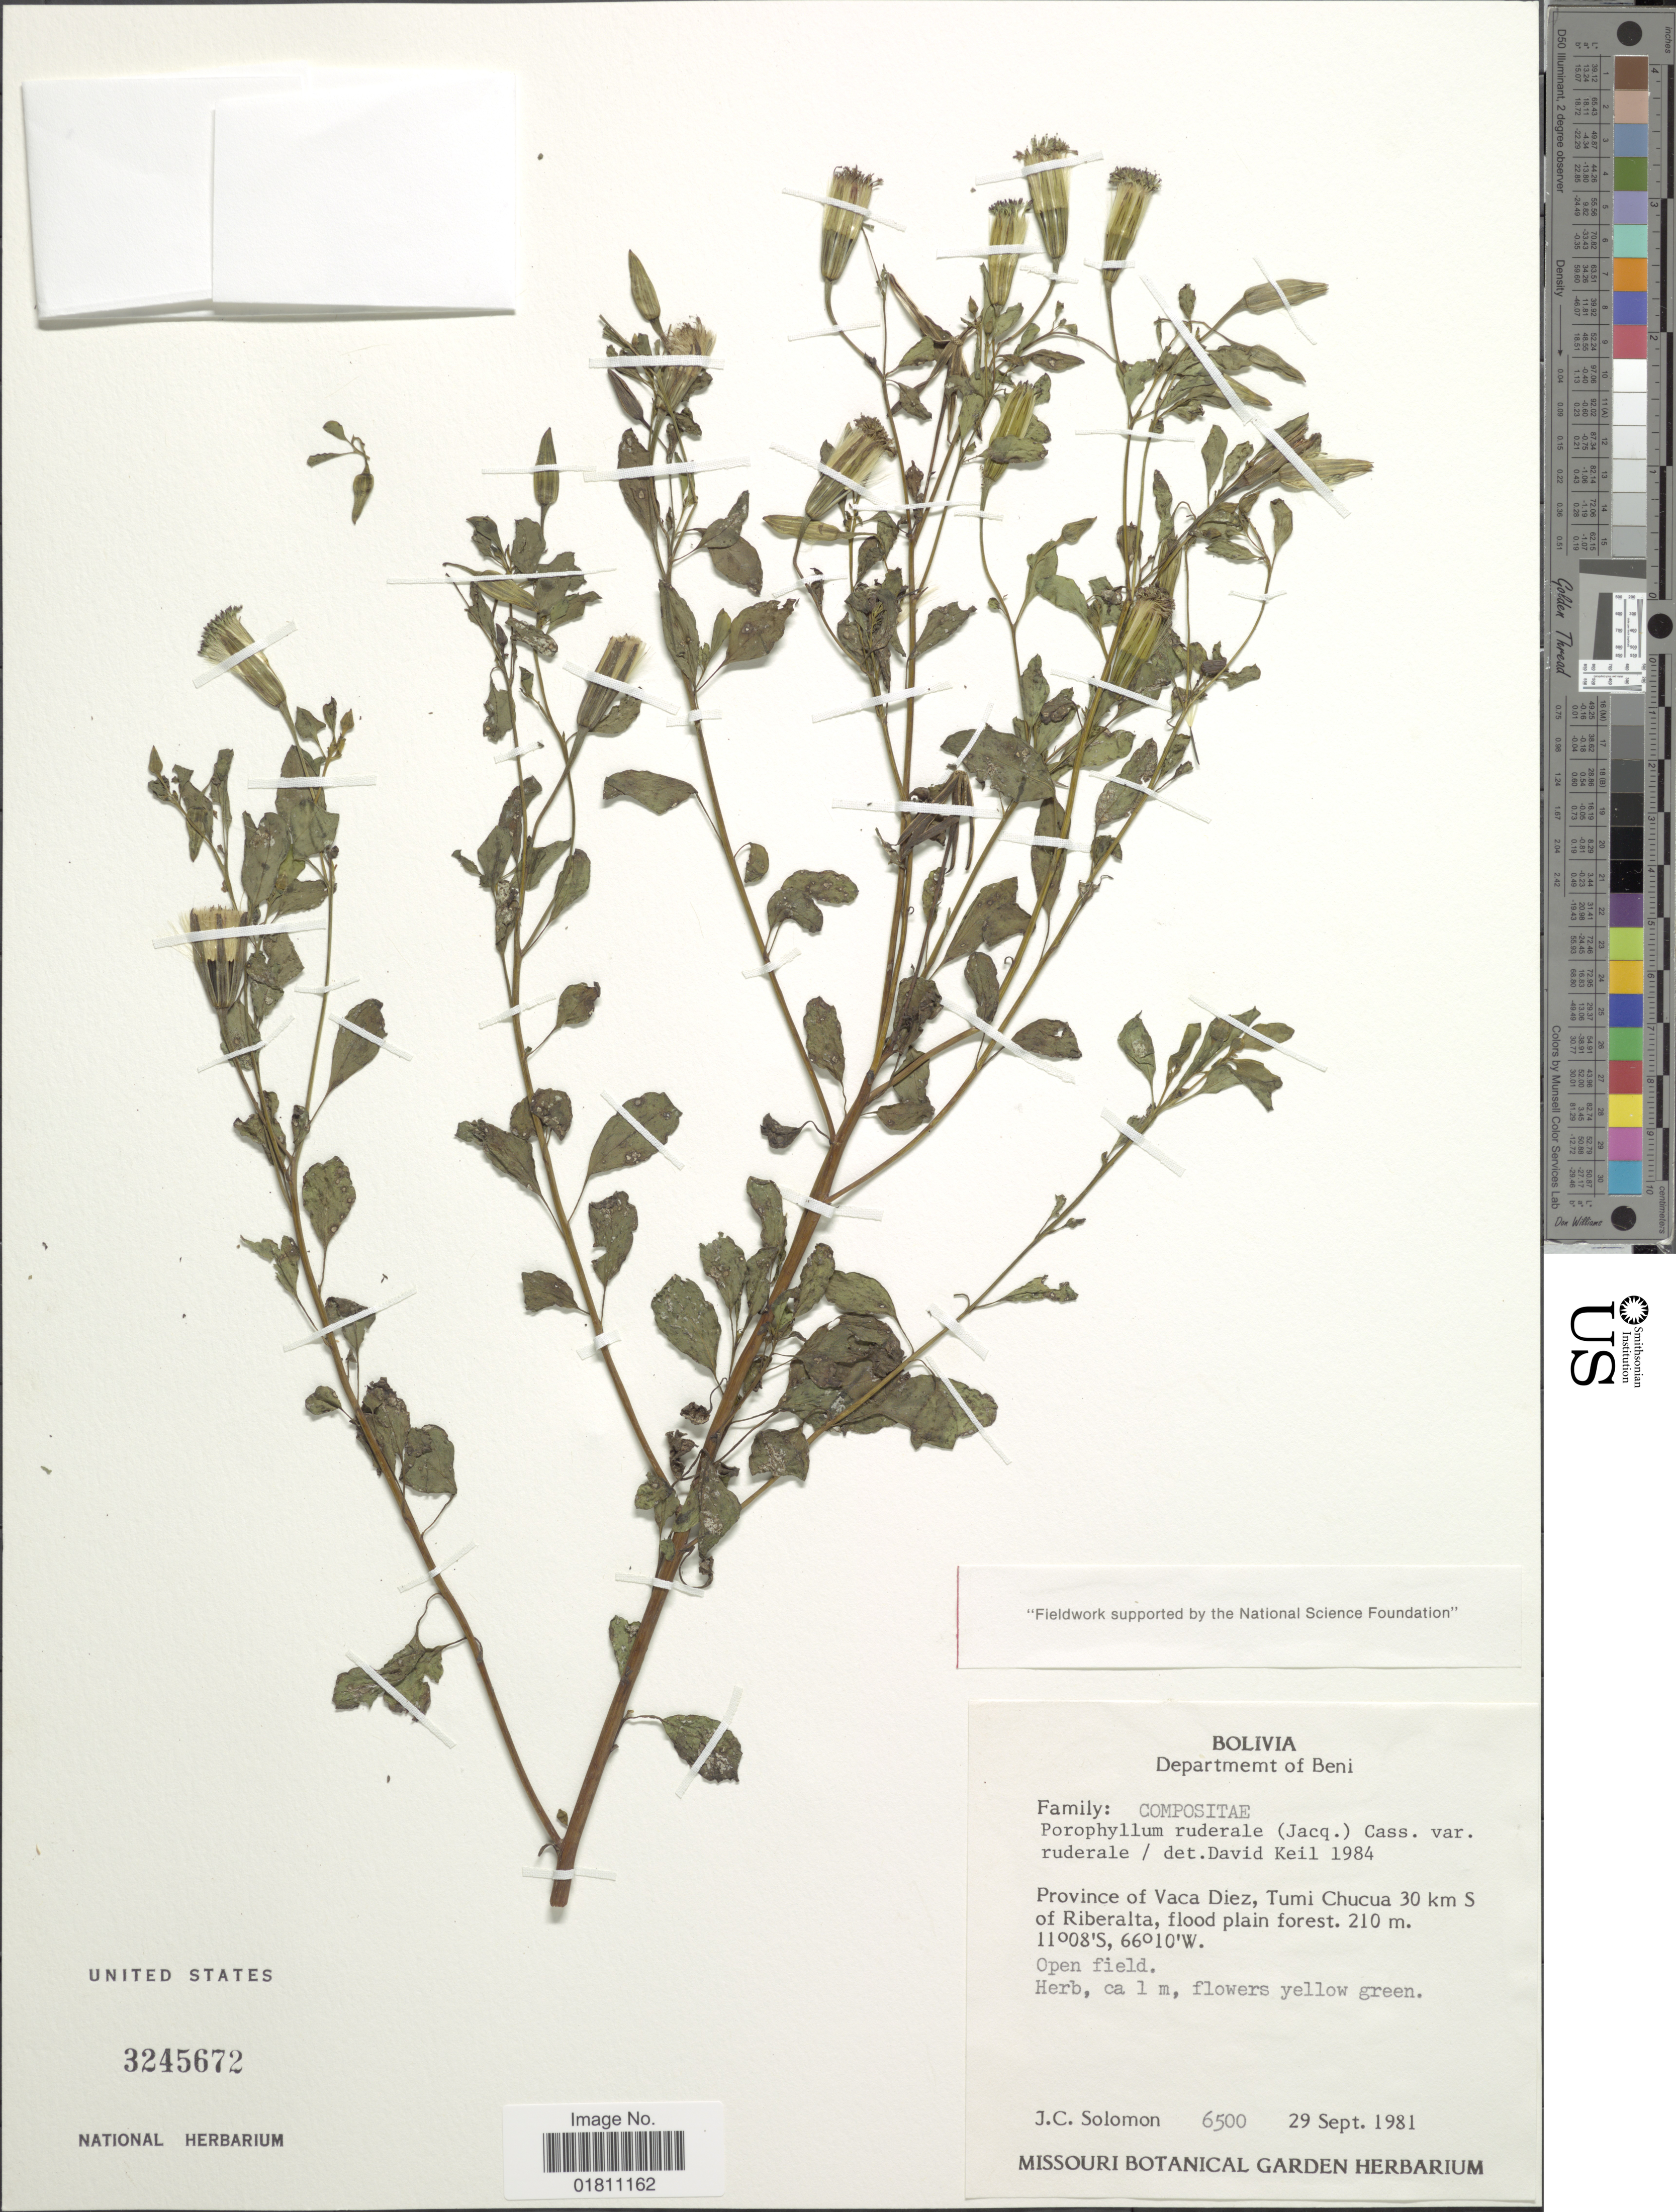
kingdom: Plantae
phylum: Tracheophyta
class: Magnoliopsida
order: Asterales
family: Asteraceae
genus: Porophyllum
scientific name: Porophyllum ruderale subsp. ruderale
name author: (Jacq.) Cass.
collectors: J. C. Solomon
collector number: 6500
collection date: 1981-09-29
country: Bolivia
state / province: Beni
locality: Province of Vaca Diez, Tumi Chucua 30 km S of Riberalta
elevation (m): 210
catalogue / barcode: US 3245672